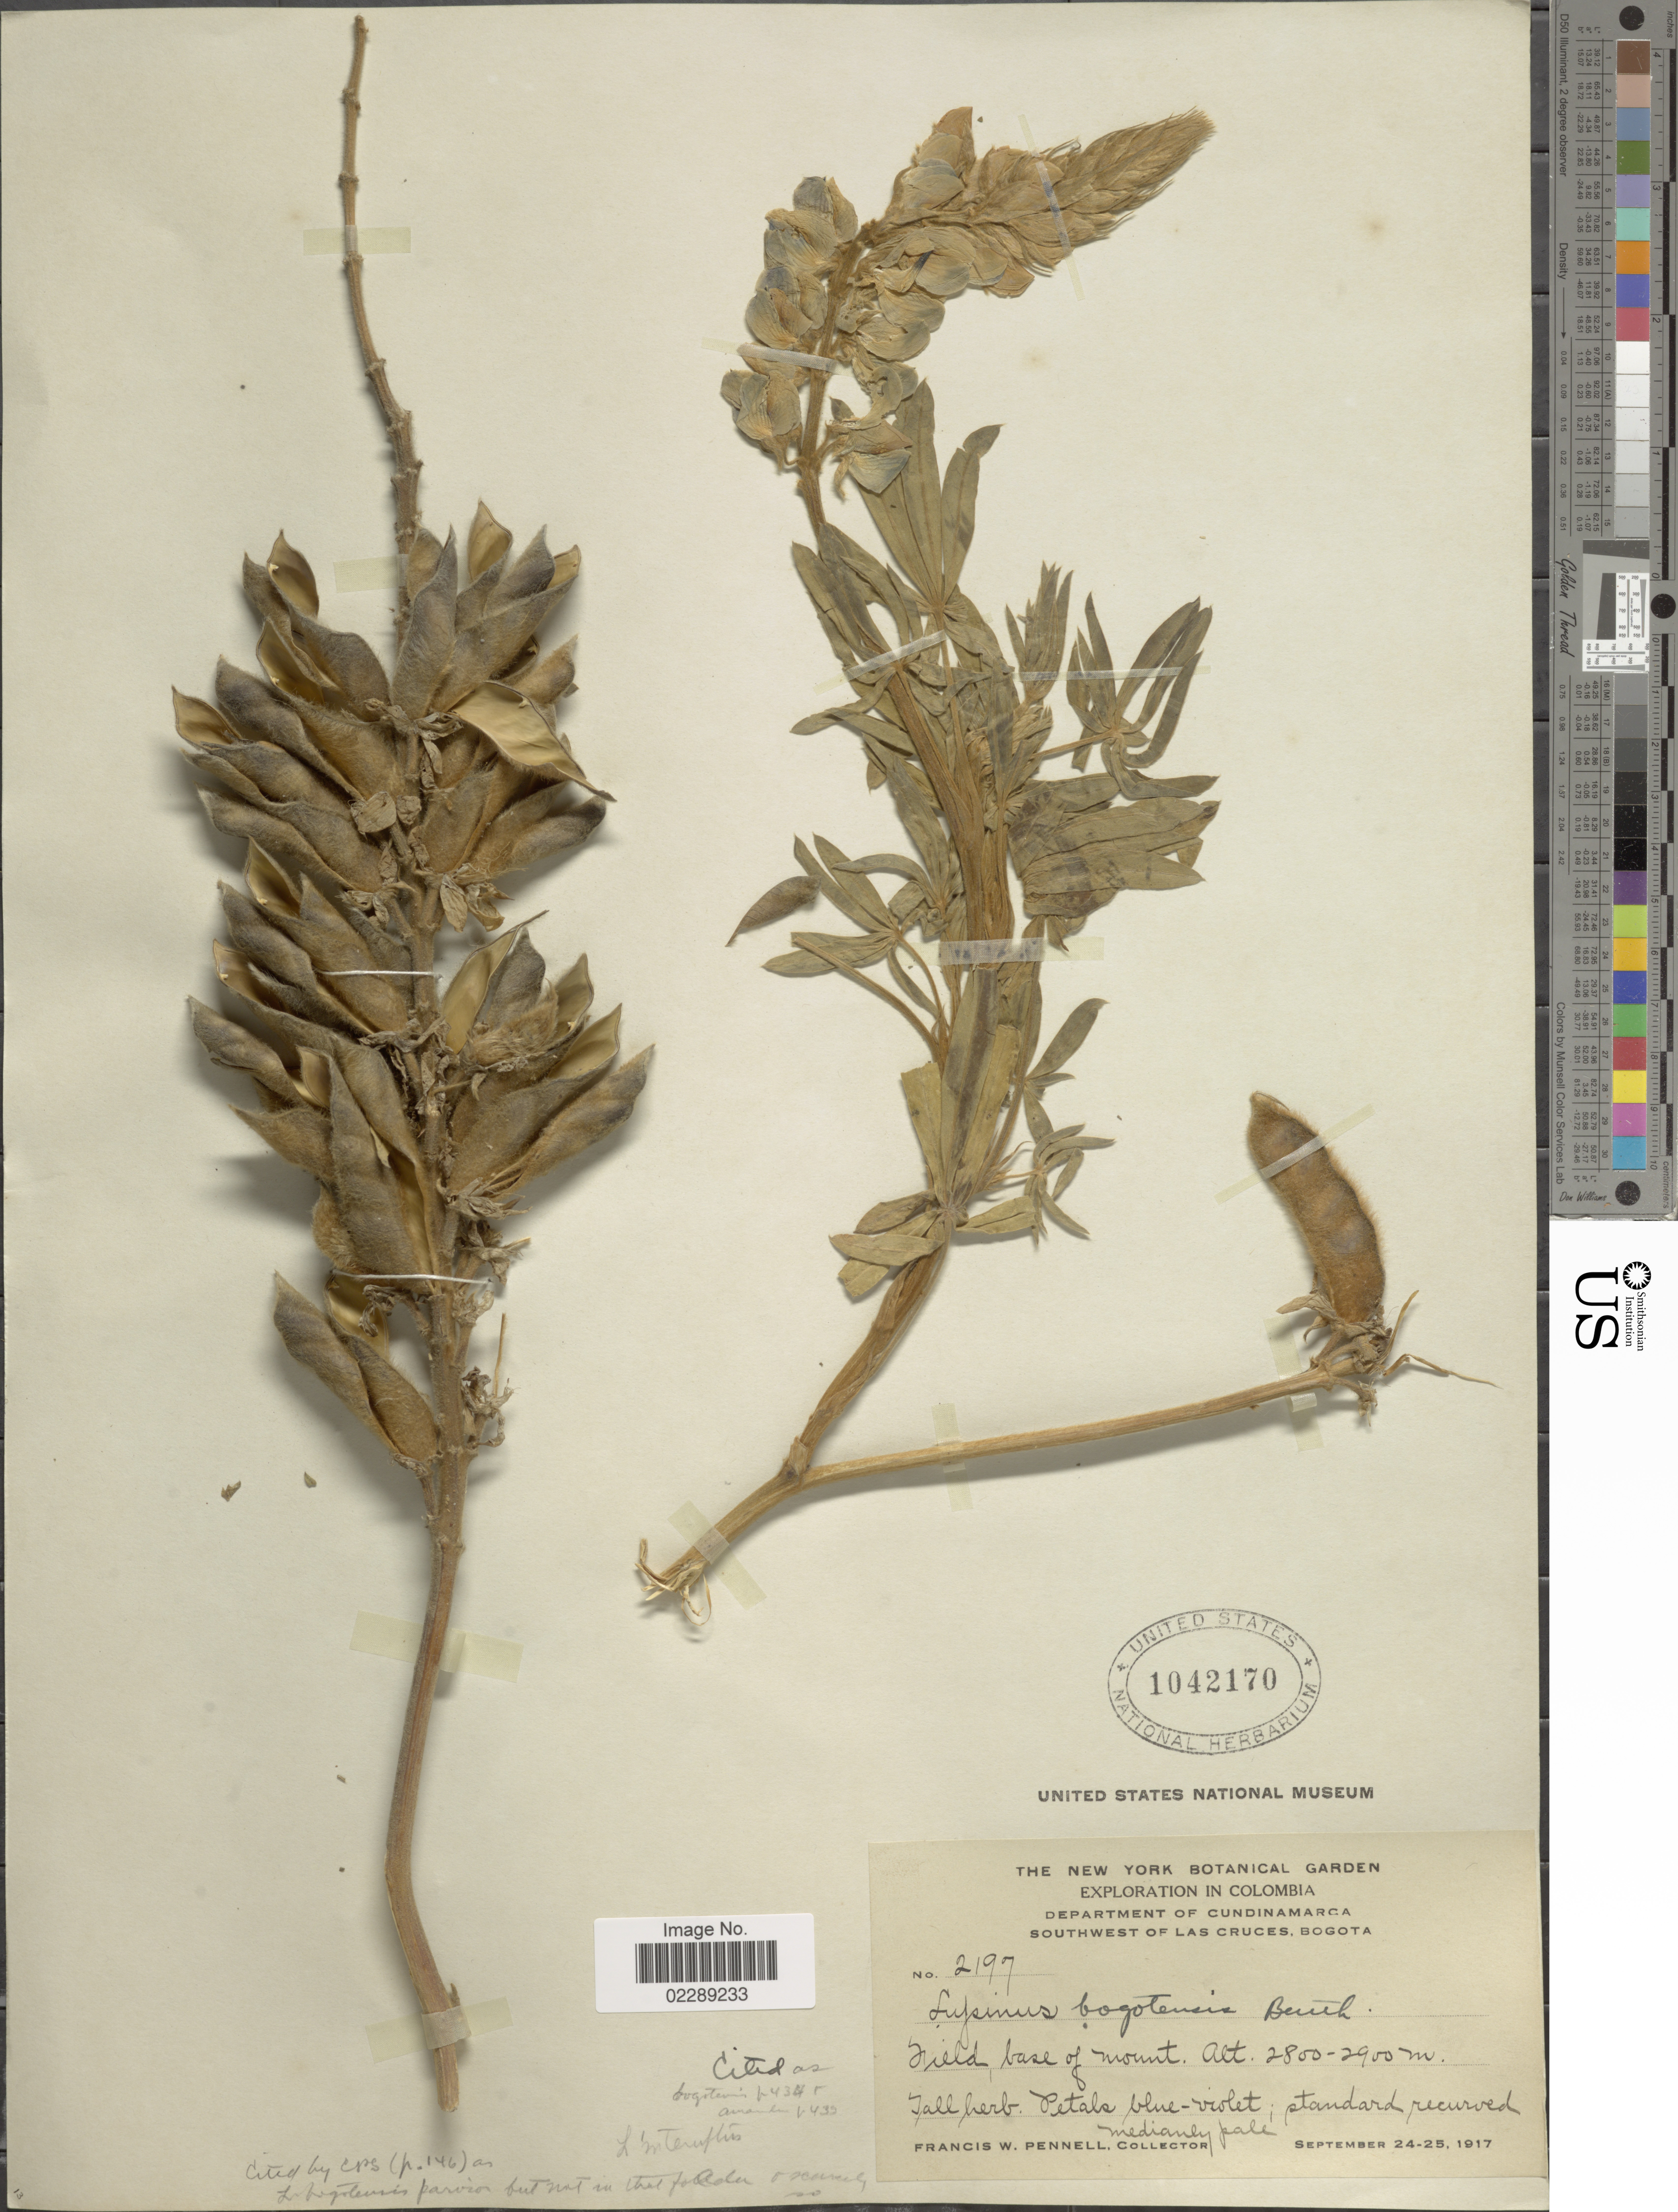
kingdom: Plantae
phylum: Tracheophyta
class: Magnoliopsida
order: Fabales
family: Fabaceae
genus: Lupinus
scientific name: Lupinus bogotensis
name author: Benth.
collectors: F. W. Pennell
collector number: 2197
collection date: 1917-09-24/1917-09-25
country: Colombia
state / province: Cundinamarca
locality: Department of Cundinamarca. Southwest of Las Cruces, Bogota. Field, base of mount.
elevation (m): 2800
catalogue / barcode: US 1042170